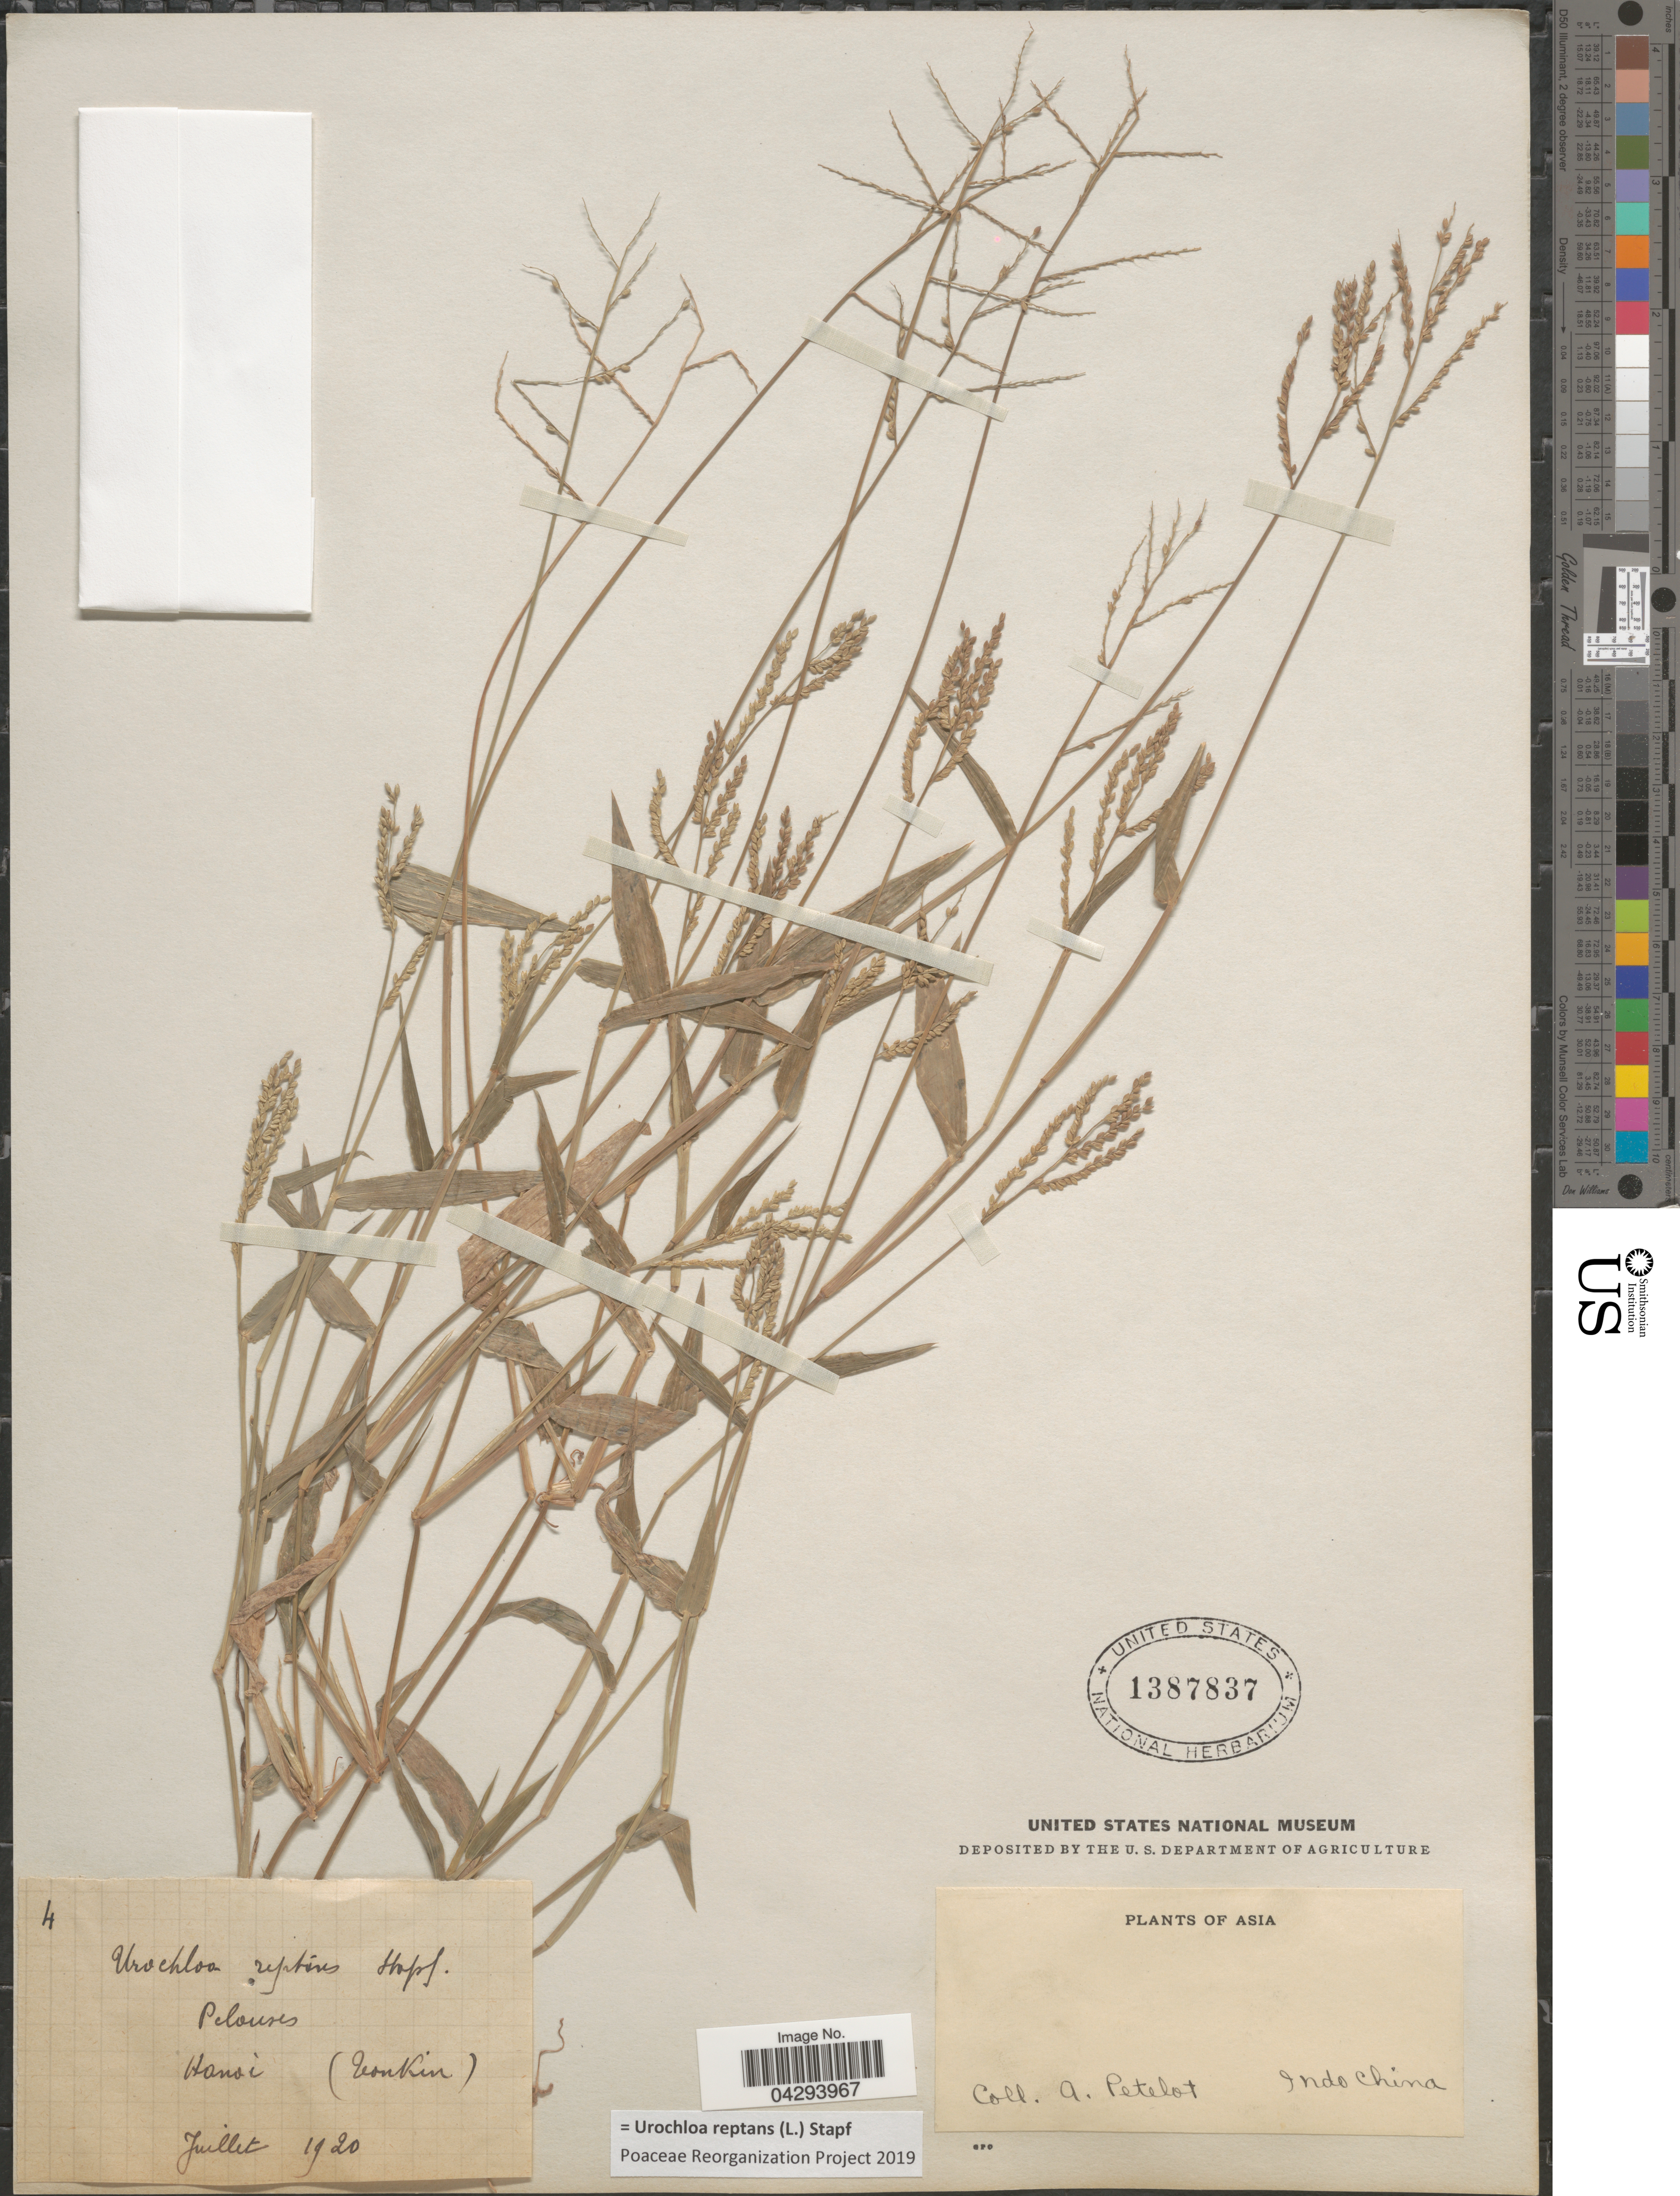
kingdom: Plantae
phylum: Tracheophyta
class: Liliopsida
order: Poales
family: Poaceae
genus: Urochloa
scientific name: Urochloa reptans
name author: (L.) Stapf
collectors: A. Petelot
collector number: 4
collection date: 1920-07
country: Vietnam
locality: Peloures. Hanoi (Tonkin).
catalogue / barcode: US 1387837